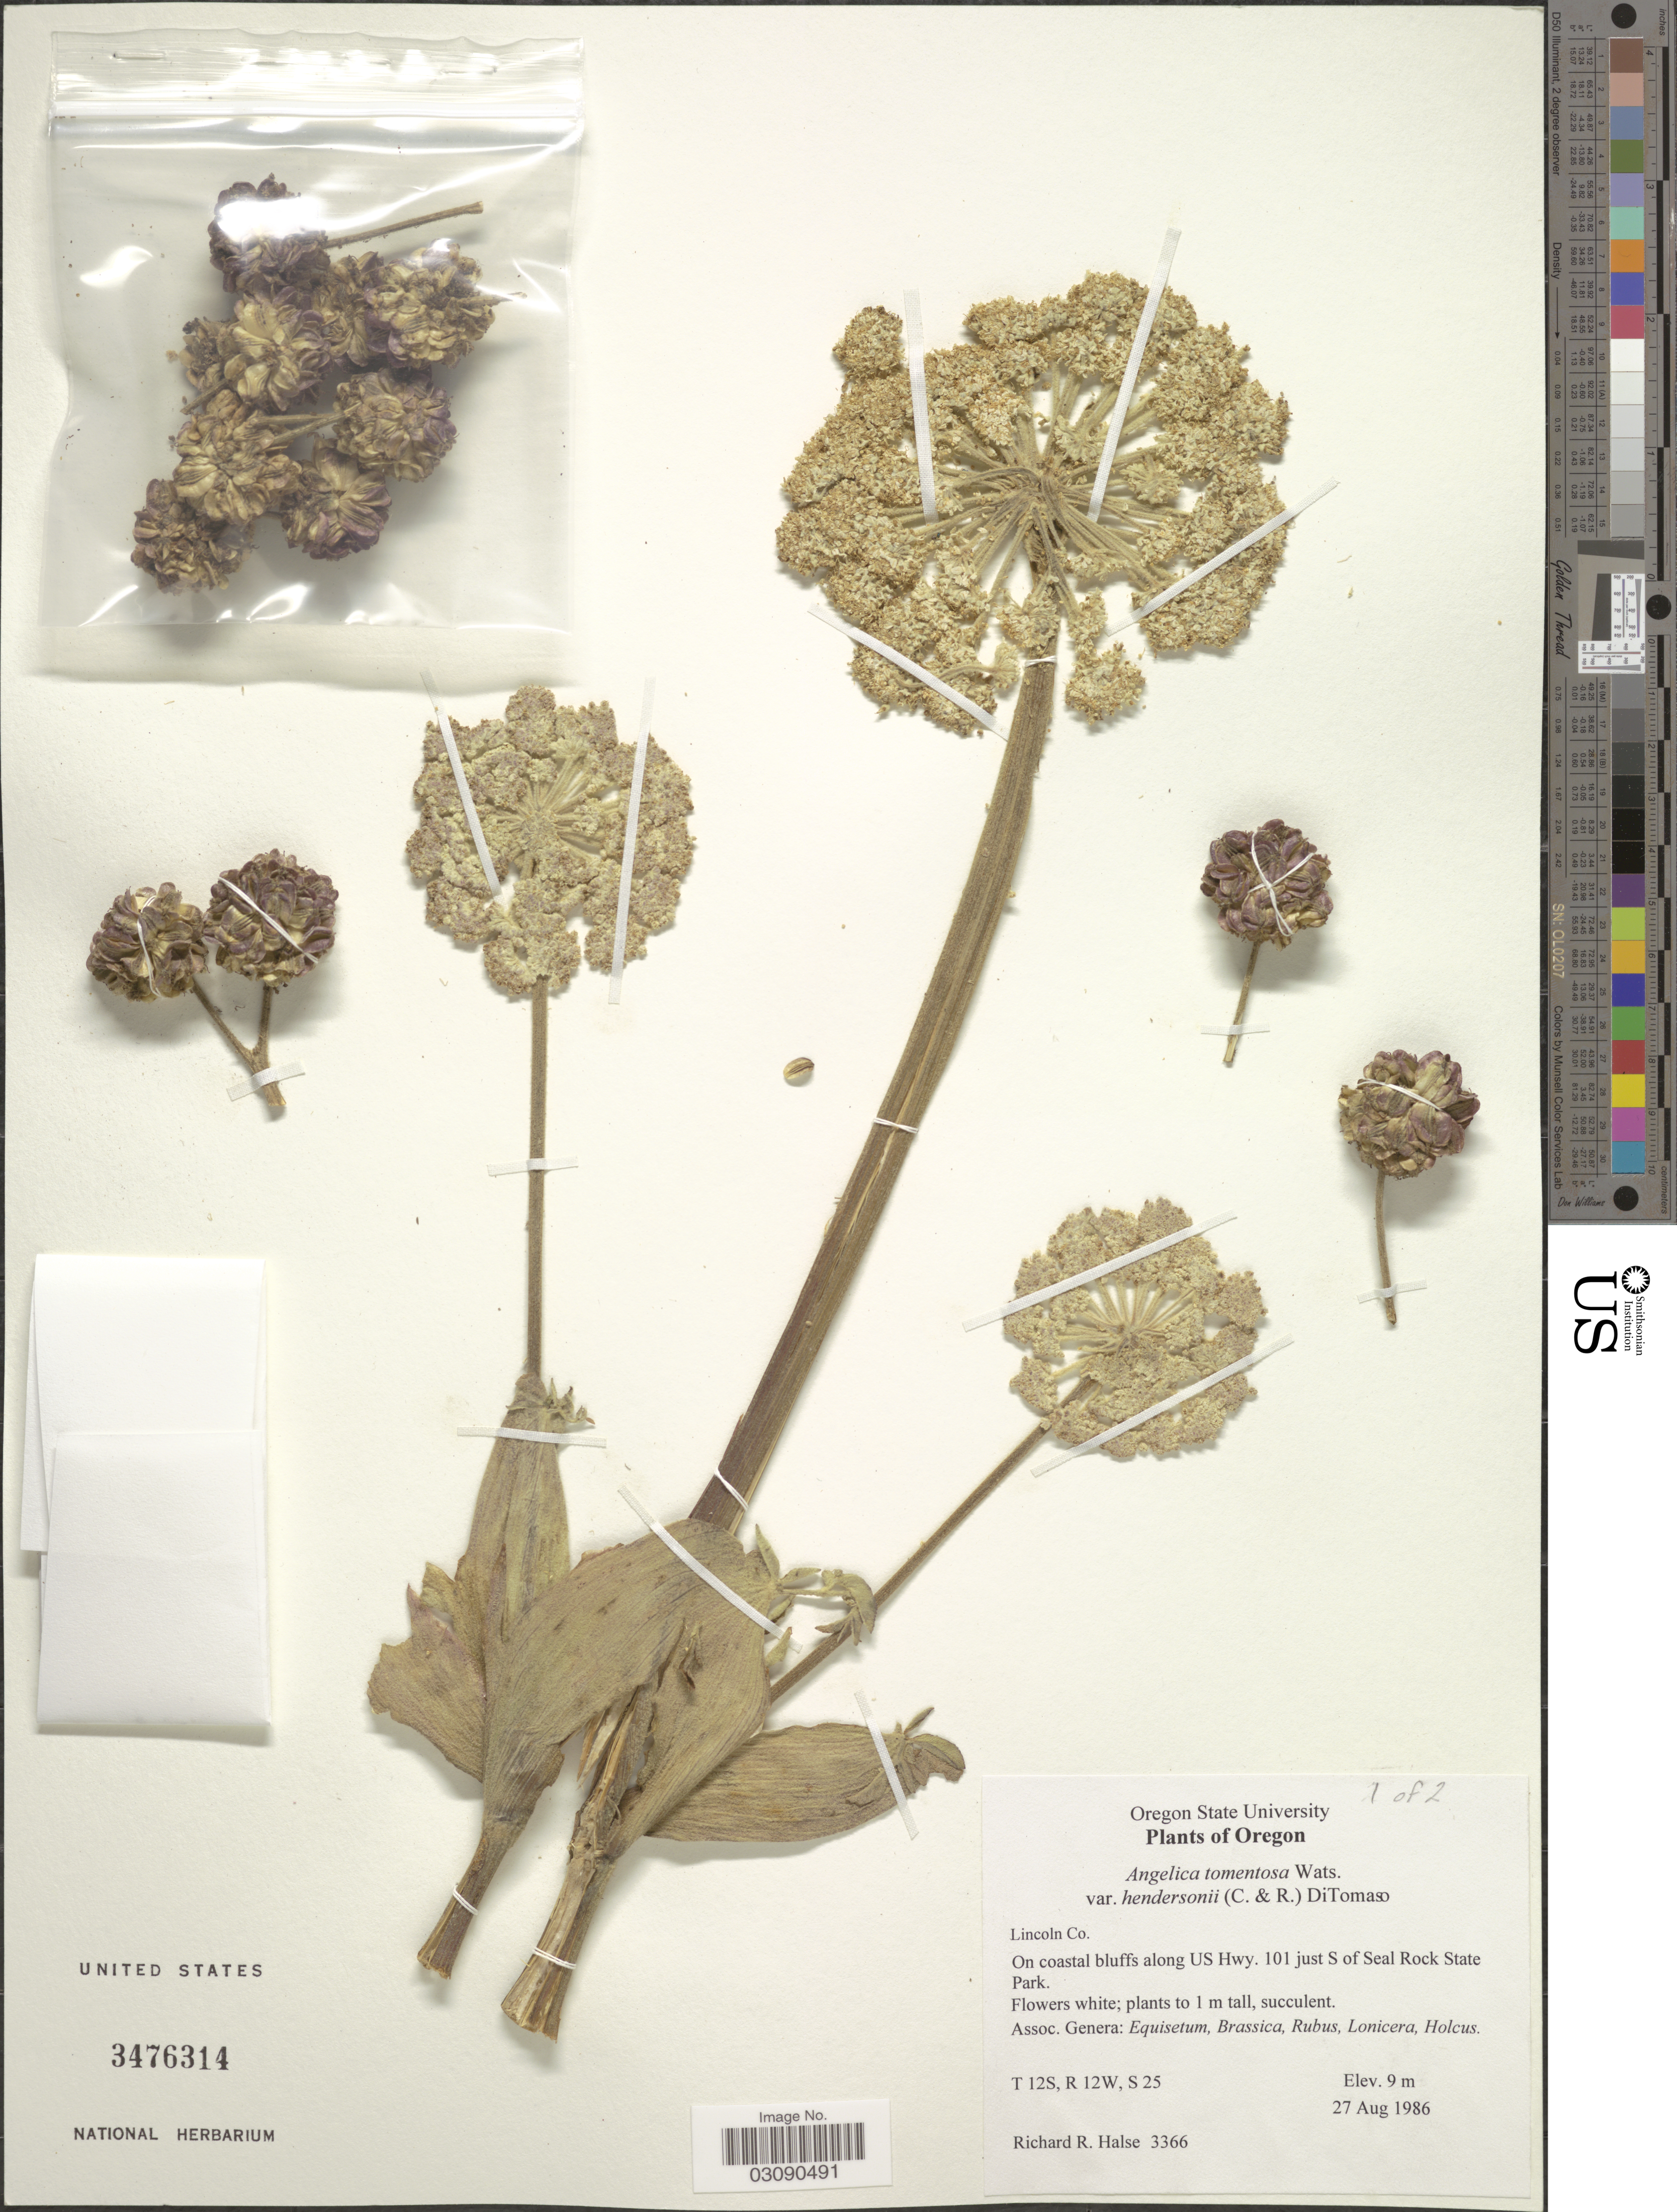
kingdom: Plantae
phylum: Tracheophyta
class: Magnoliopsida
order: Apiales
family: Apiaceae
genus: Angelica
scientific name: Angelica tomentosa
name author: S. Watson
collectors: R. Halse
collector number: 3366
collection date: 1986-08-27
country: United States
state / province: Oregon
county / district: Lincoln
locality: Lincoln Co. On coastal bluffs along US Hwy. 101 just S of Seal Rock State Park. T 12S, R 12W, S25.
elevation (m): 9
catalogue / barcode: US 3476314